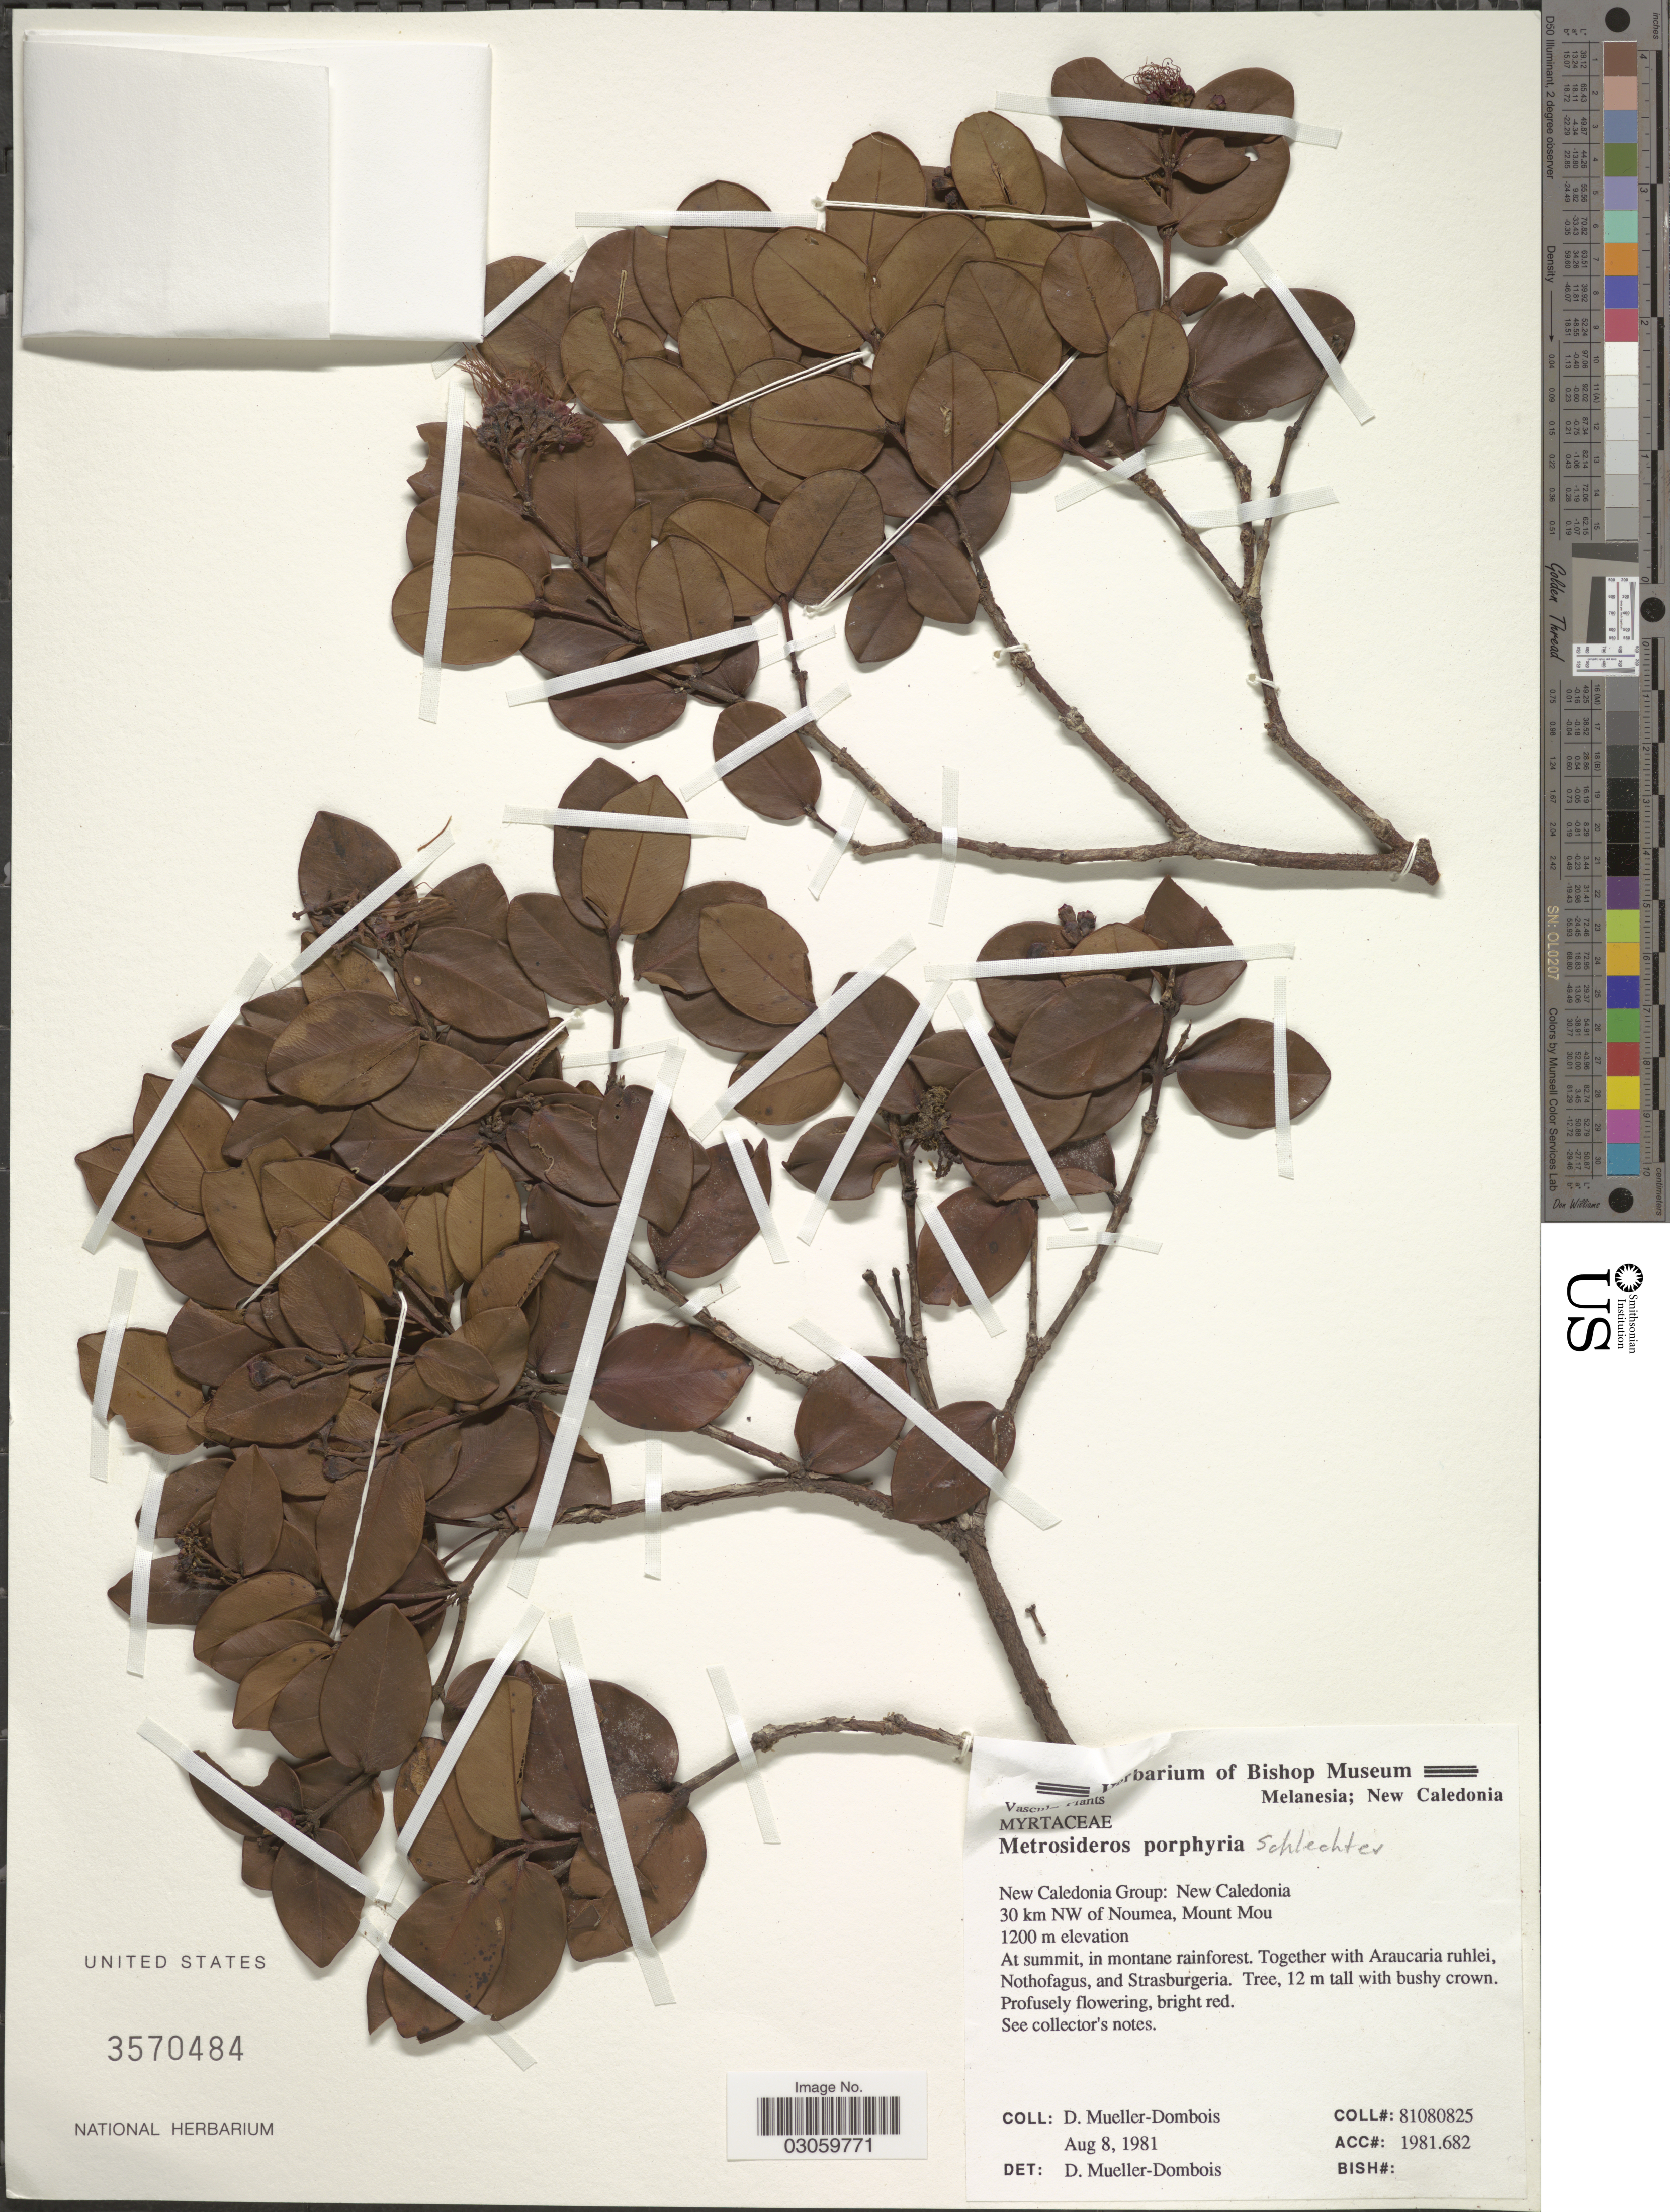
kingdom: Plantae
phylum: Tracheophyta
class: Magnoliopsida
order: Myrtales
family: Myrtaceae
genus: Metrosideros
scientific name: Metrosideros porphyrea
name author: Schltr.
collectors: D. Mueller-Dombois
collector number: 81080825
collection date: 1981-08-08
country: New Caledonia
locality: Melanesia. New Caledonia Group: 30 km NW of Noumea, Mount Mou.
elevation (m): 1200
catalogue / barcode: US 3570484